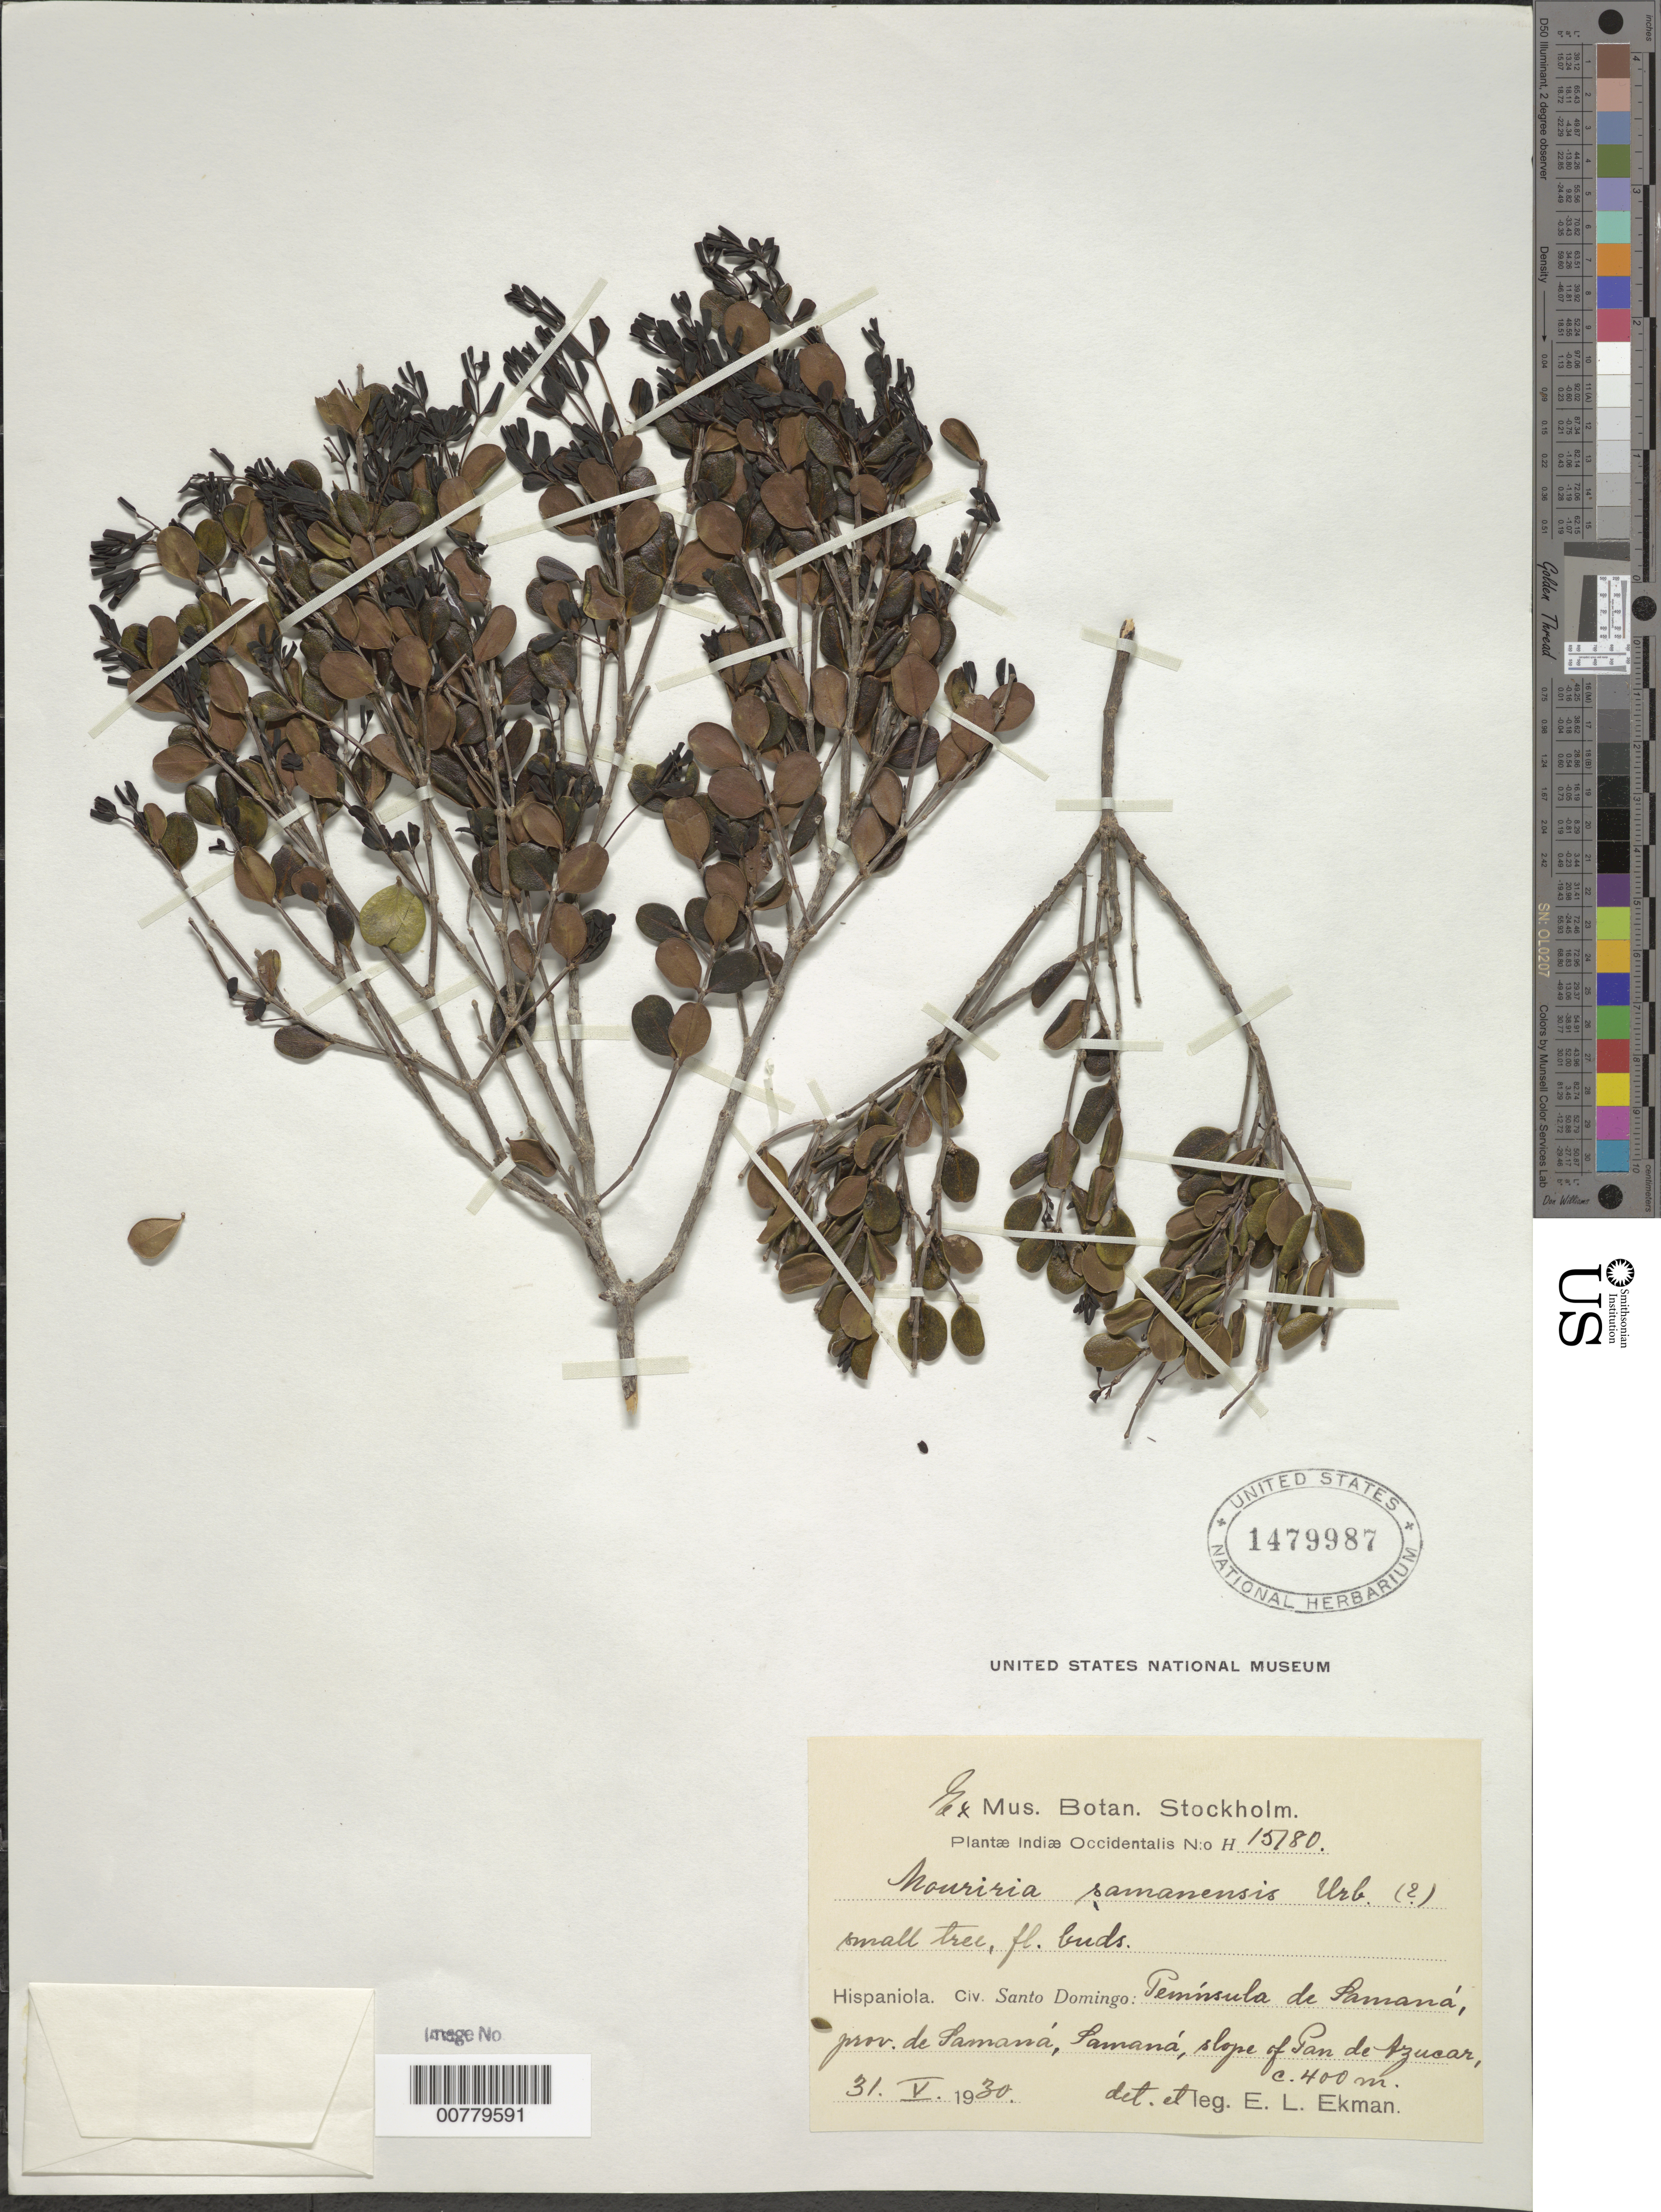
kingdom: Plantae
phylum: Tracheophyta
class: Magnoliopsida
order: Myrtales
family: Melastomataceae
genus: Mouriri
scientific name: Mouriri helleri var. samanensis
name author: (Urb.) Morley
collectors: E. L. Ekman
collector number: H 15180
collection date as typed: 31 May 1930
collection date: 1930-05-31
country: Dominican Republic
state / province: Samana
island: Hispaniola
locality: Peninsula of Samaná, Samaná, slope of Pan de Azúcar.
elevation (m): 400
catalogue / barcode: US 1479987